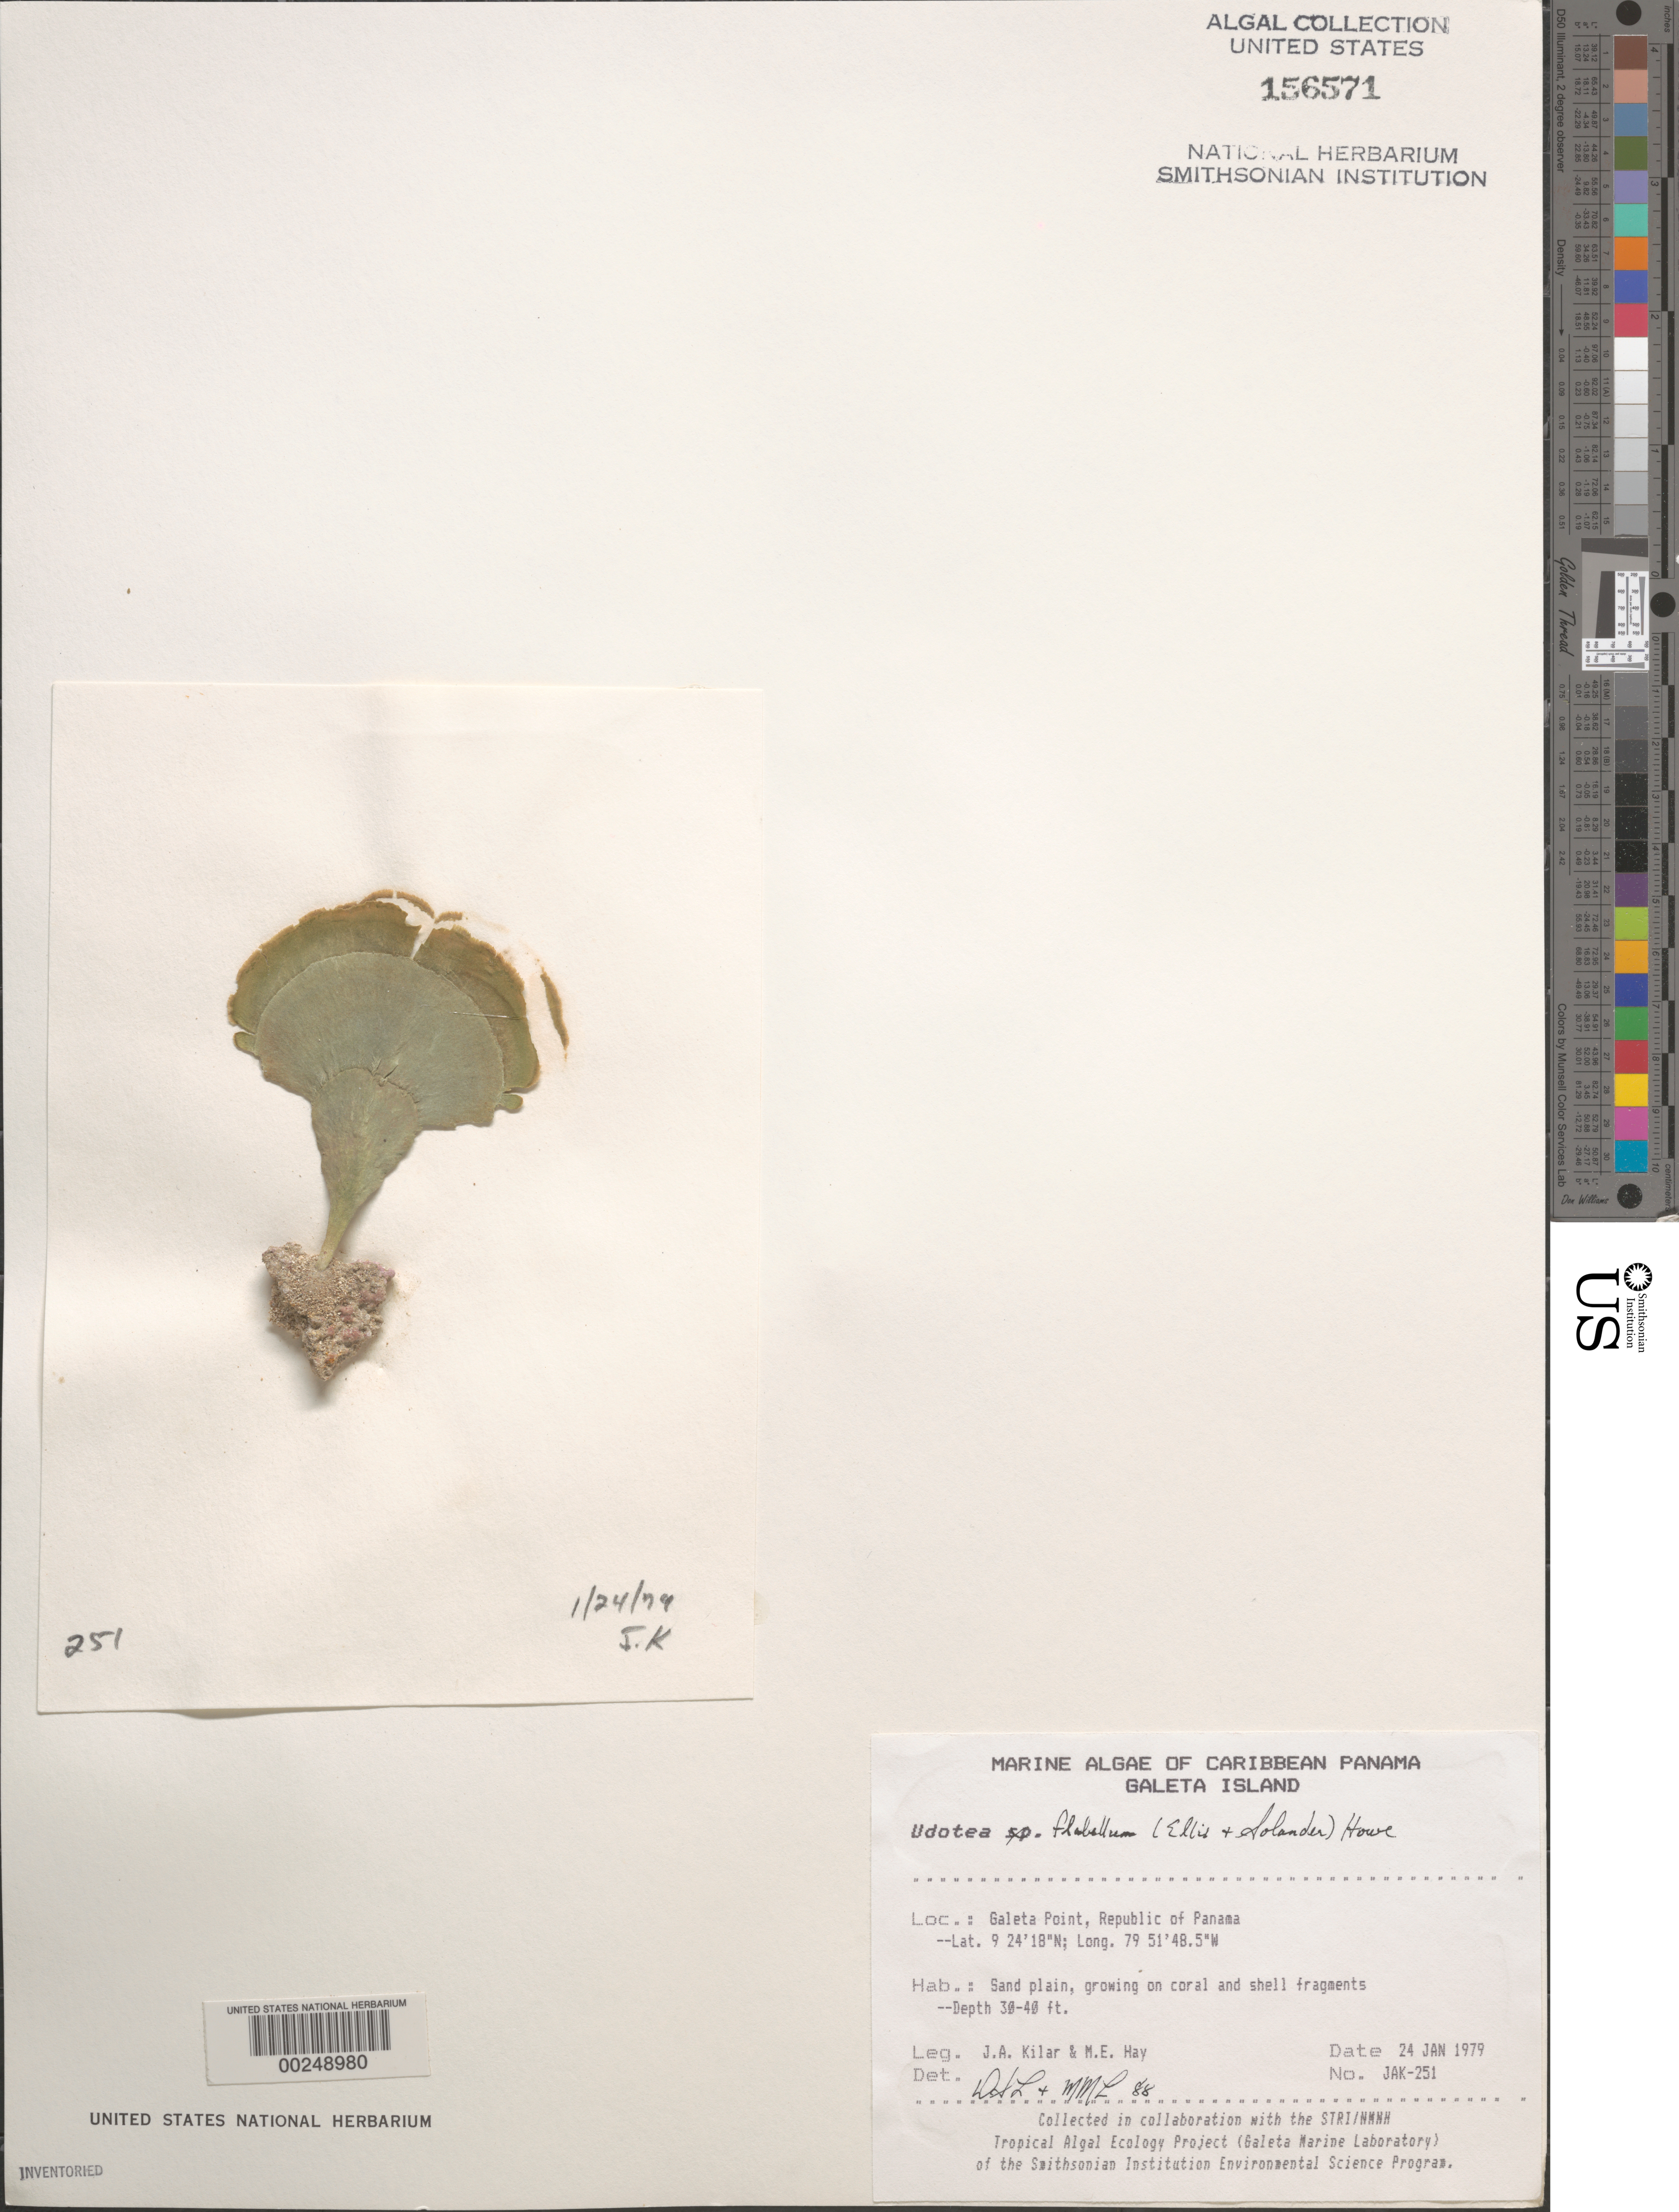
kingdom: Plantae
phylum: Chlorophyta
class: Ulvophyceae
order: Bryopsidales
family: Udoteaceae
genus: Udotea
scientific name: Udotea flabellum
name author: (J. Ellis & Sol.) M. Howe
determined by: Littler, D. S.; Littler, M. M.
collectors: J. A. Kilar & M. E. Hay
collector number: JAK-251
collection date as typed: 24 Jan 1979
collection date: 1979-01-24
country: Panama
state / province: Colón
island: Galeta Island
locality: Galeta Point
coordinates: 9 24' 18" N, 79 51' 48.5" W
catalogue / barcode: US 156571